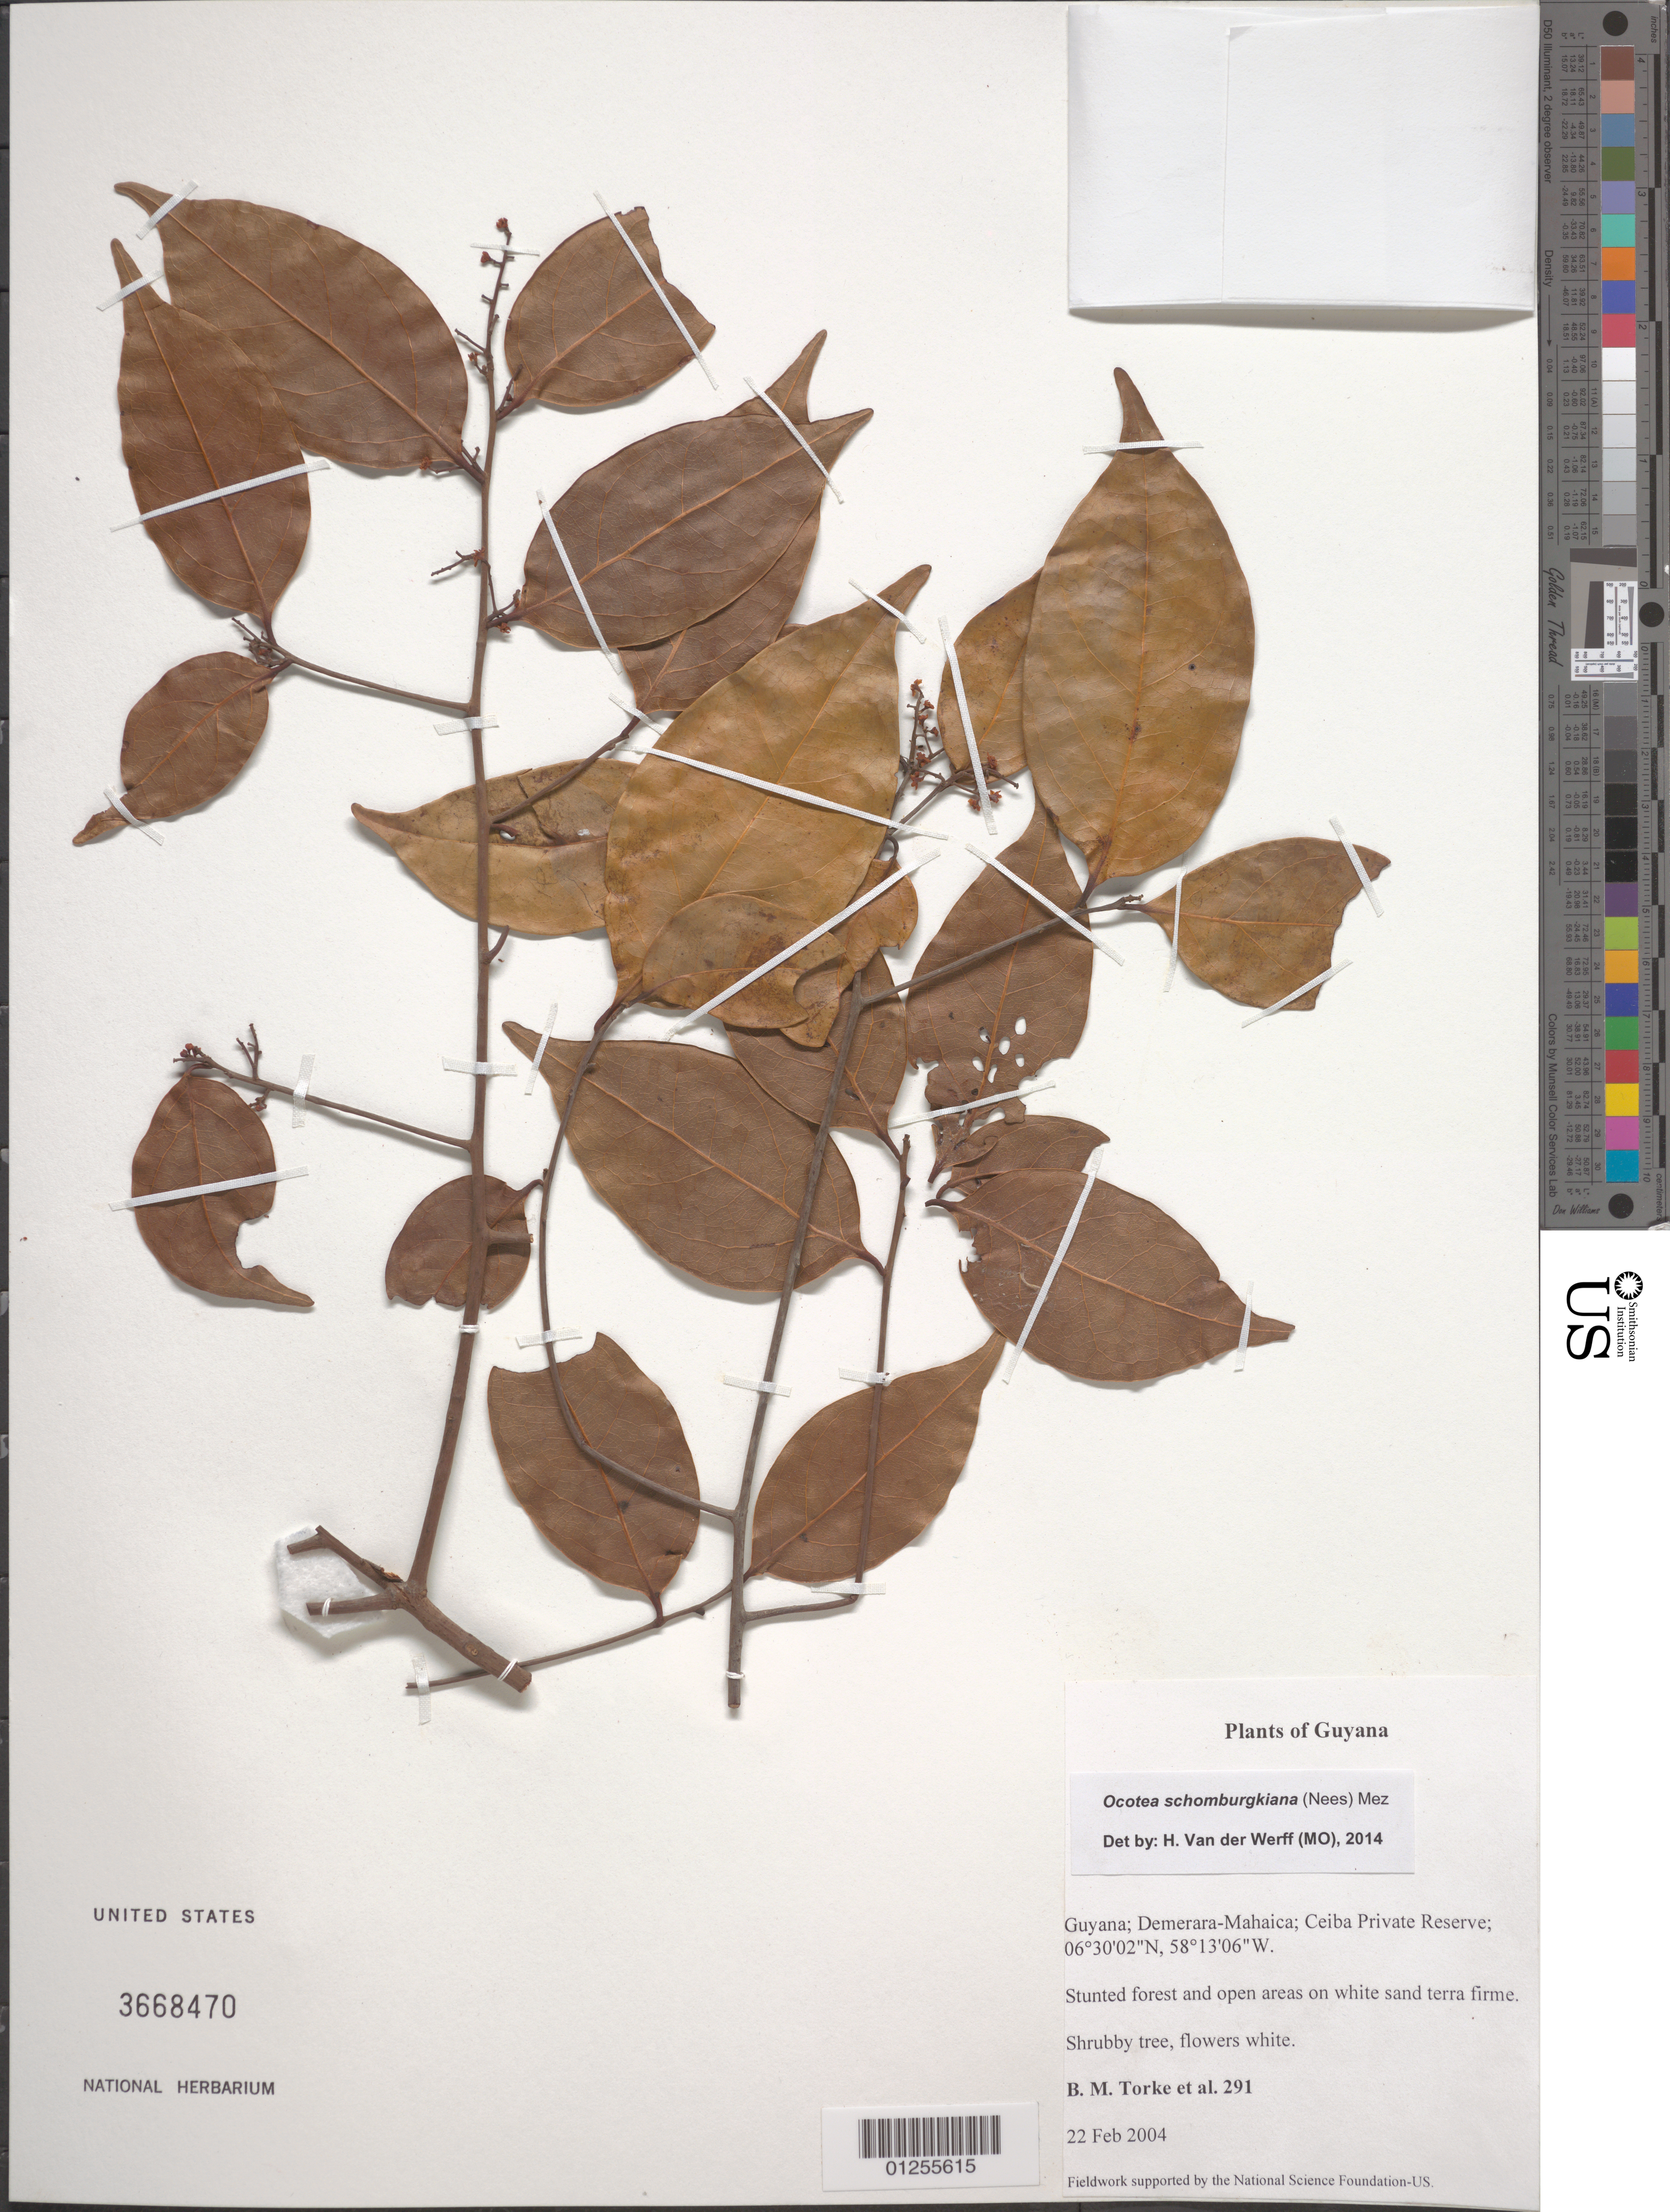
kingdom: Plantae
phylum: Tracheophyta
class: Magnoliopsida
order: Laurales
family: Lauraceae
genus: Ocotea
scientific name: Ocotea schomburgkiana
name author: (Nees) Mez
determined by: van der Werff, H. H.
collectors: B. M. Torke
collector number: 291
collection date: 2004-02-22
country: Guyana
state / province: Demerara-Mahaica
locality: Ceiba Private Reserve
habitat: Stunted forest and open areas on white sand terra firme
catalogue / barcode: US 3668470